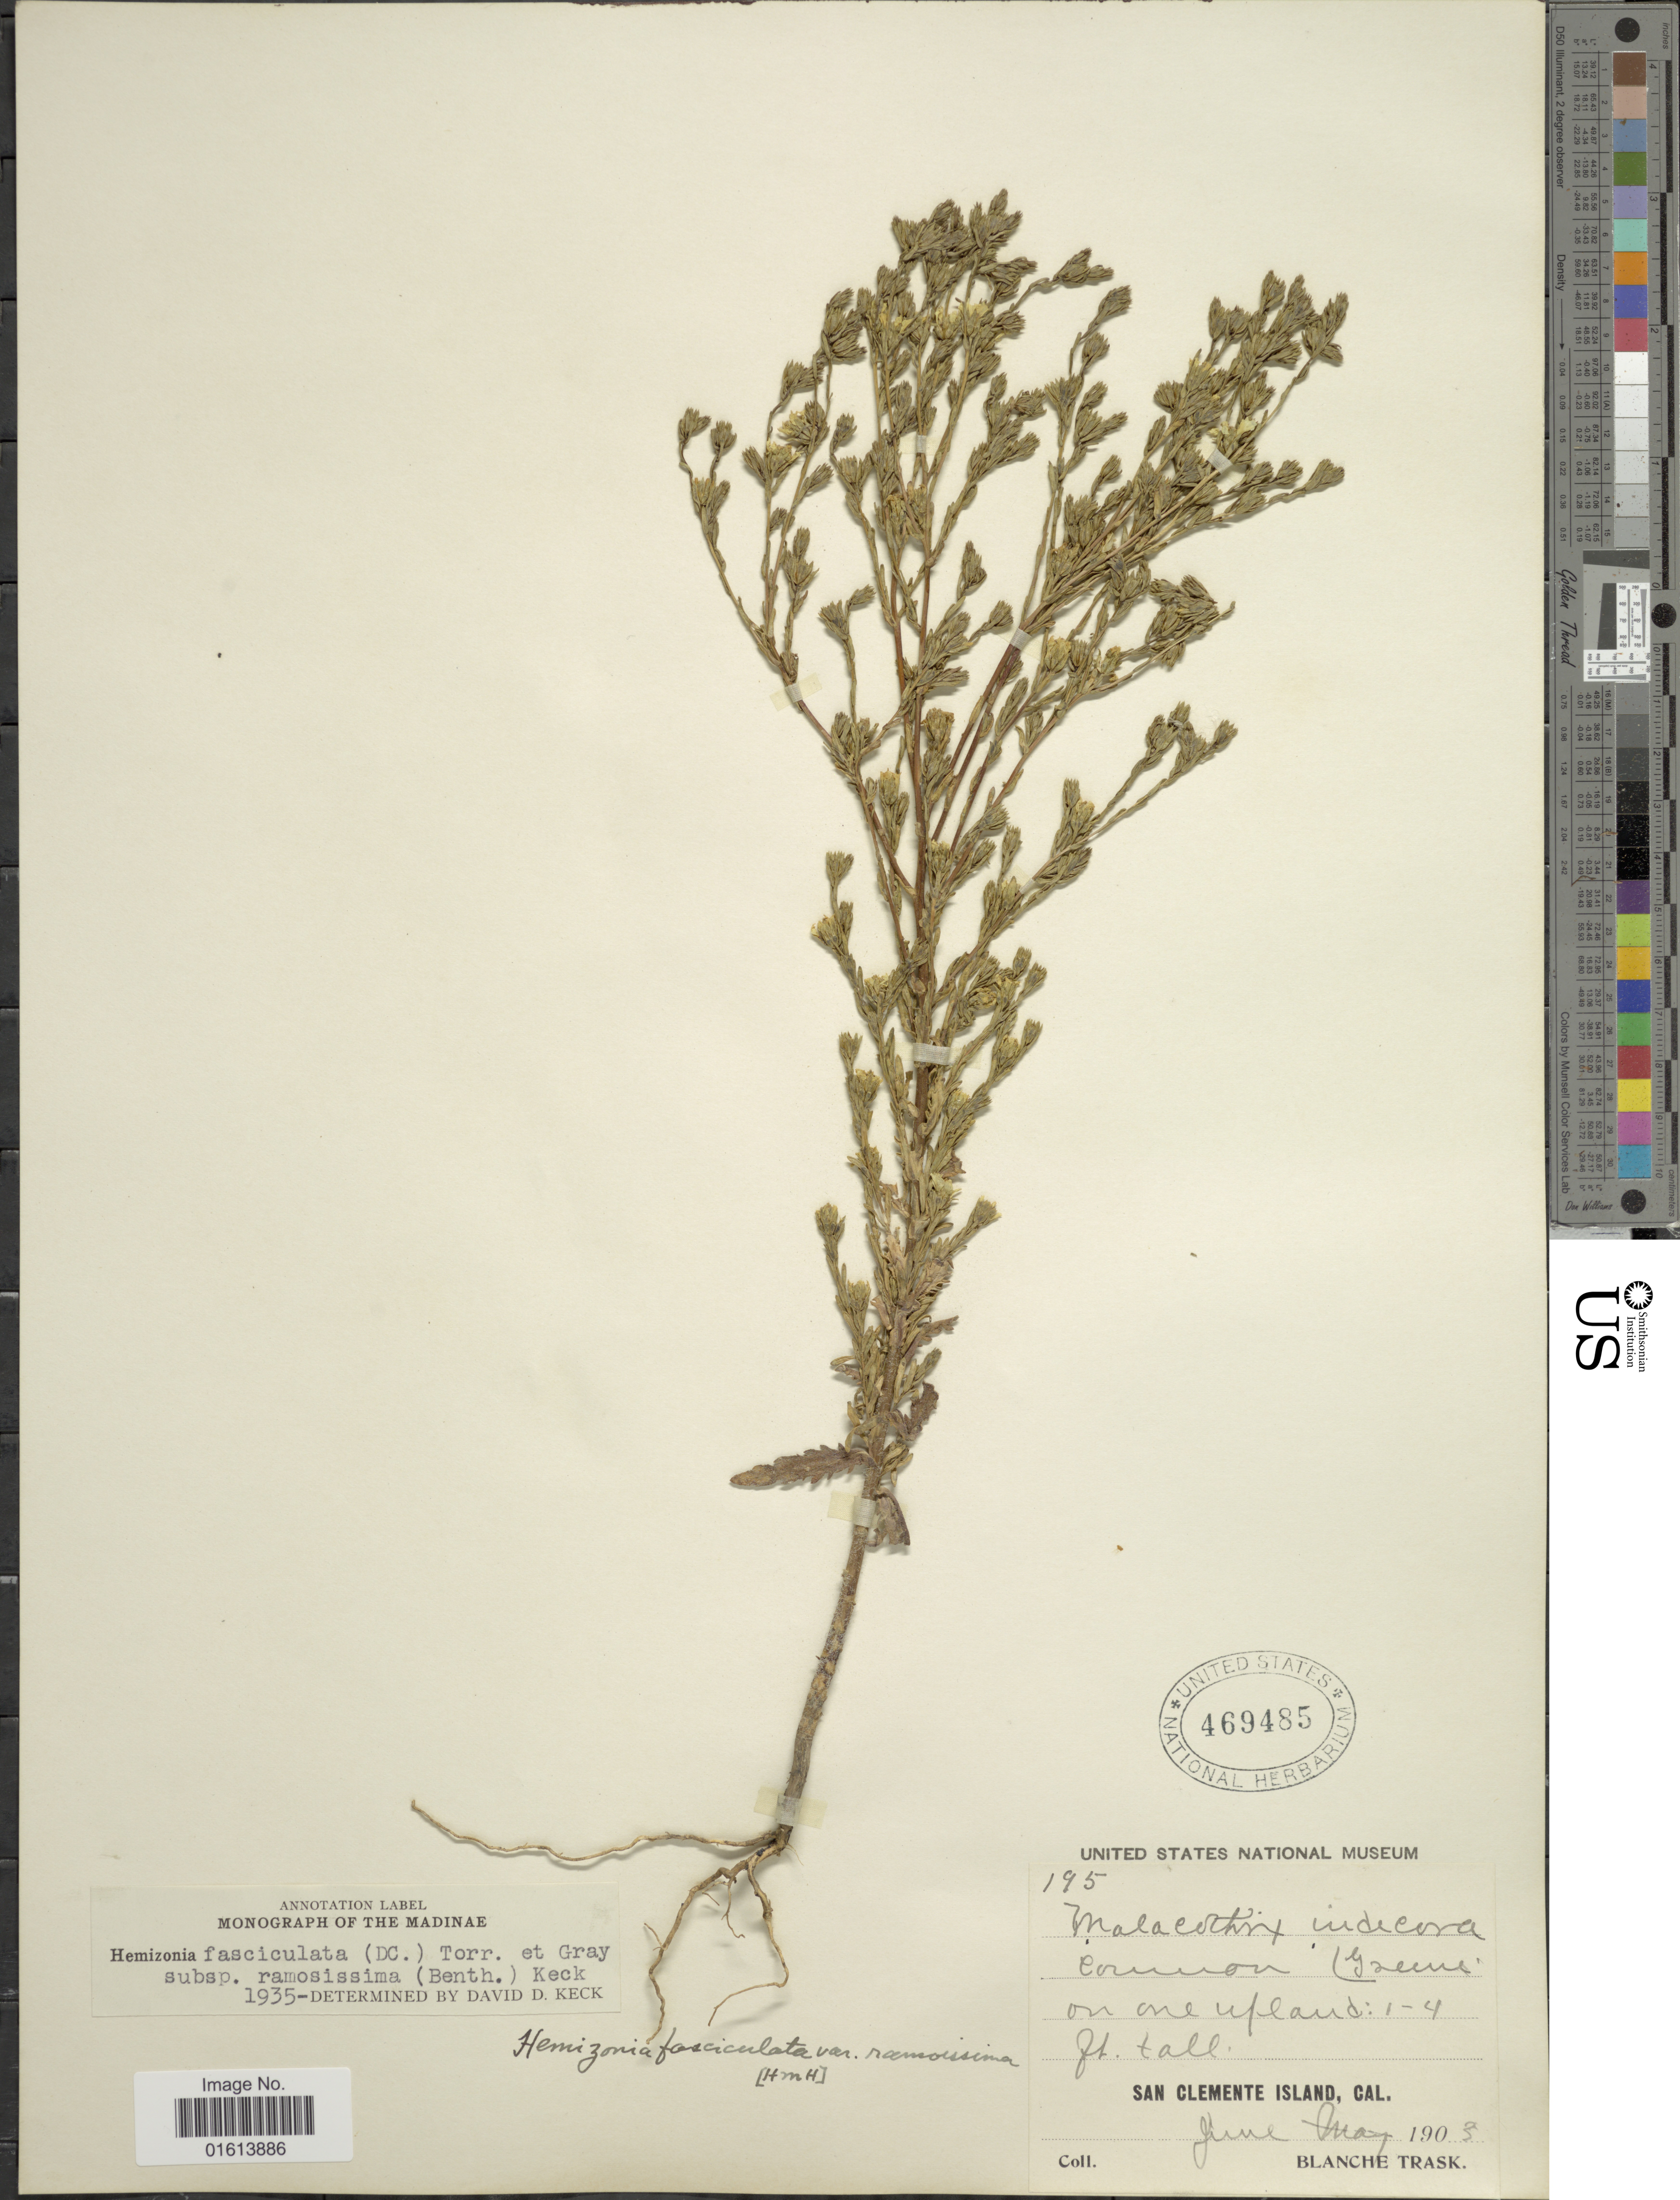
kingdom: Plantae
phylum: Tracheophyta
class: Magnoliopsida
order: Asterales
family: Asteraceae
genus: Hemizonia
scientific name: Hemizonia fasciculata subsp. ramosissima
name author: (Benth.) D.D. Keck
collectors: B. Trask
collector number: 195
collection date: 1903-06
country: United States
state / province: California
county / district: Los Angeles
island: San Clemente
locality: San Clemente Island, Cal.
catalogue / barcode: US 469485